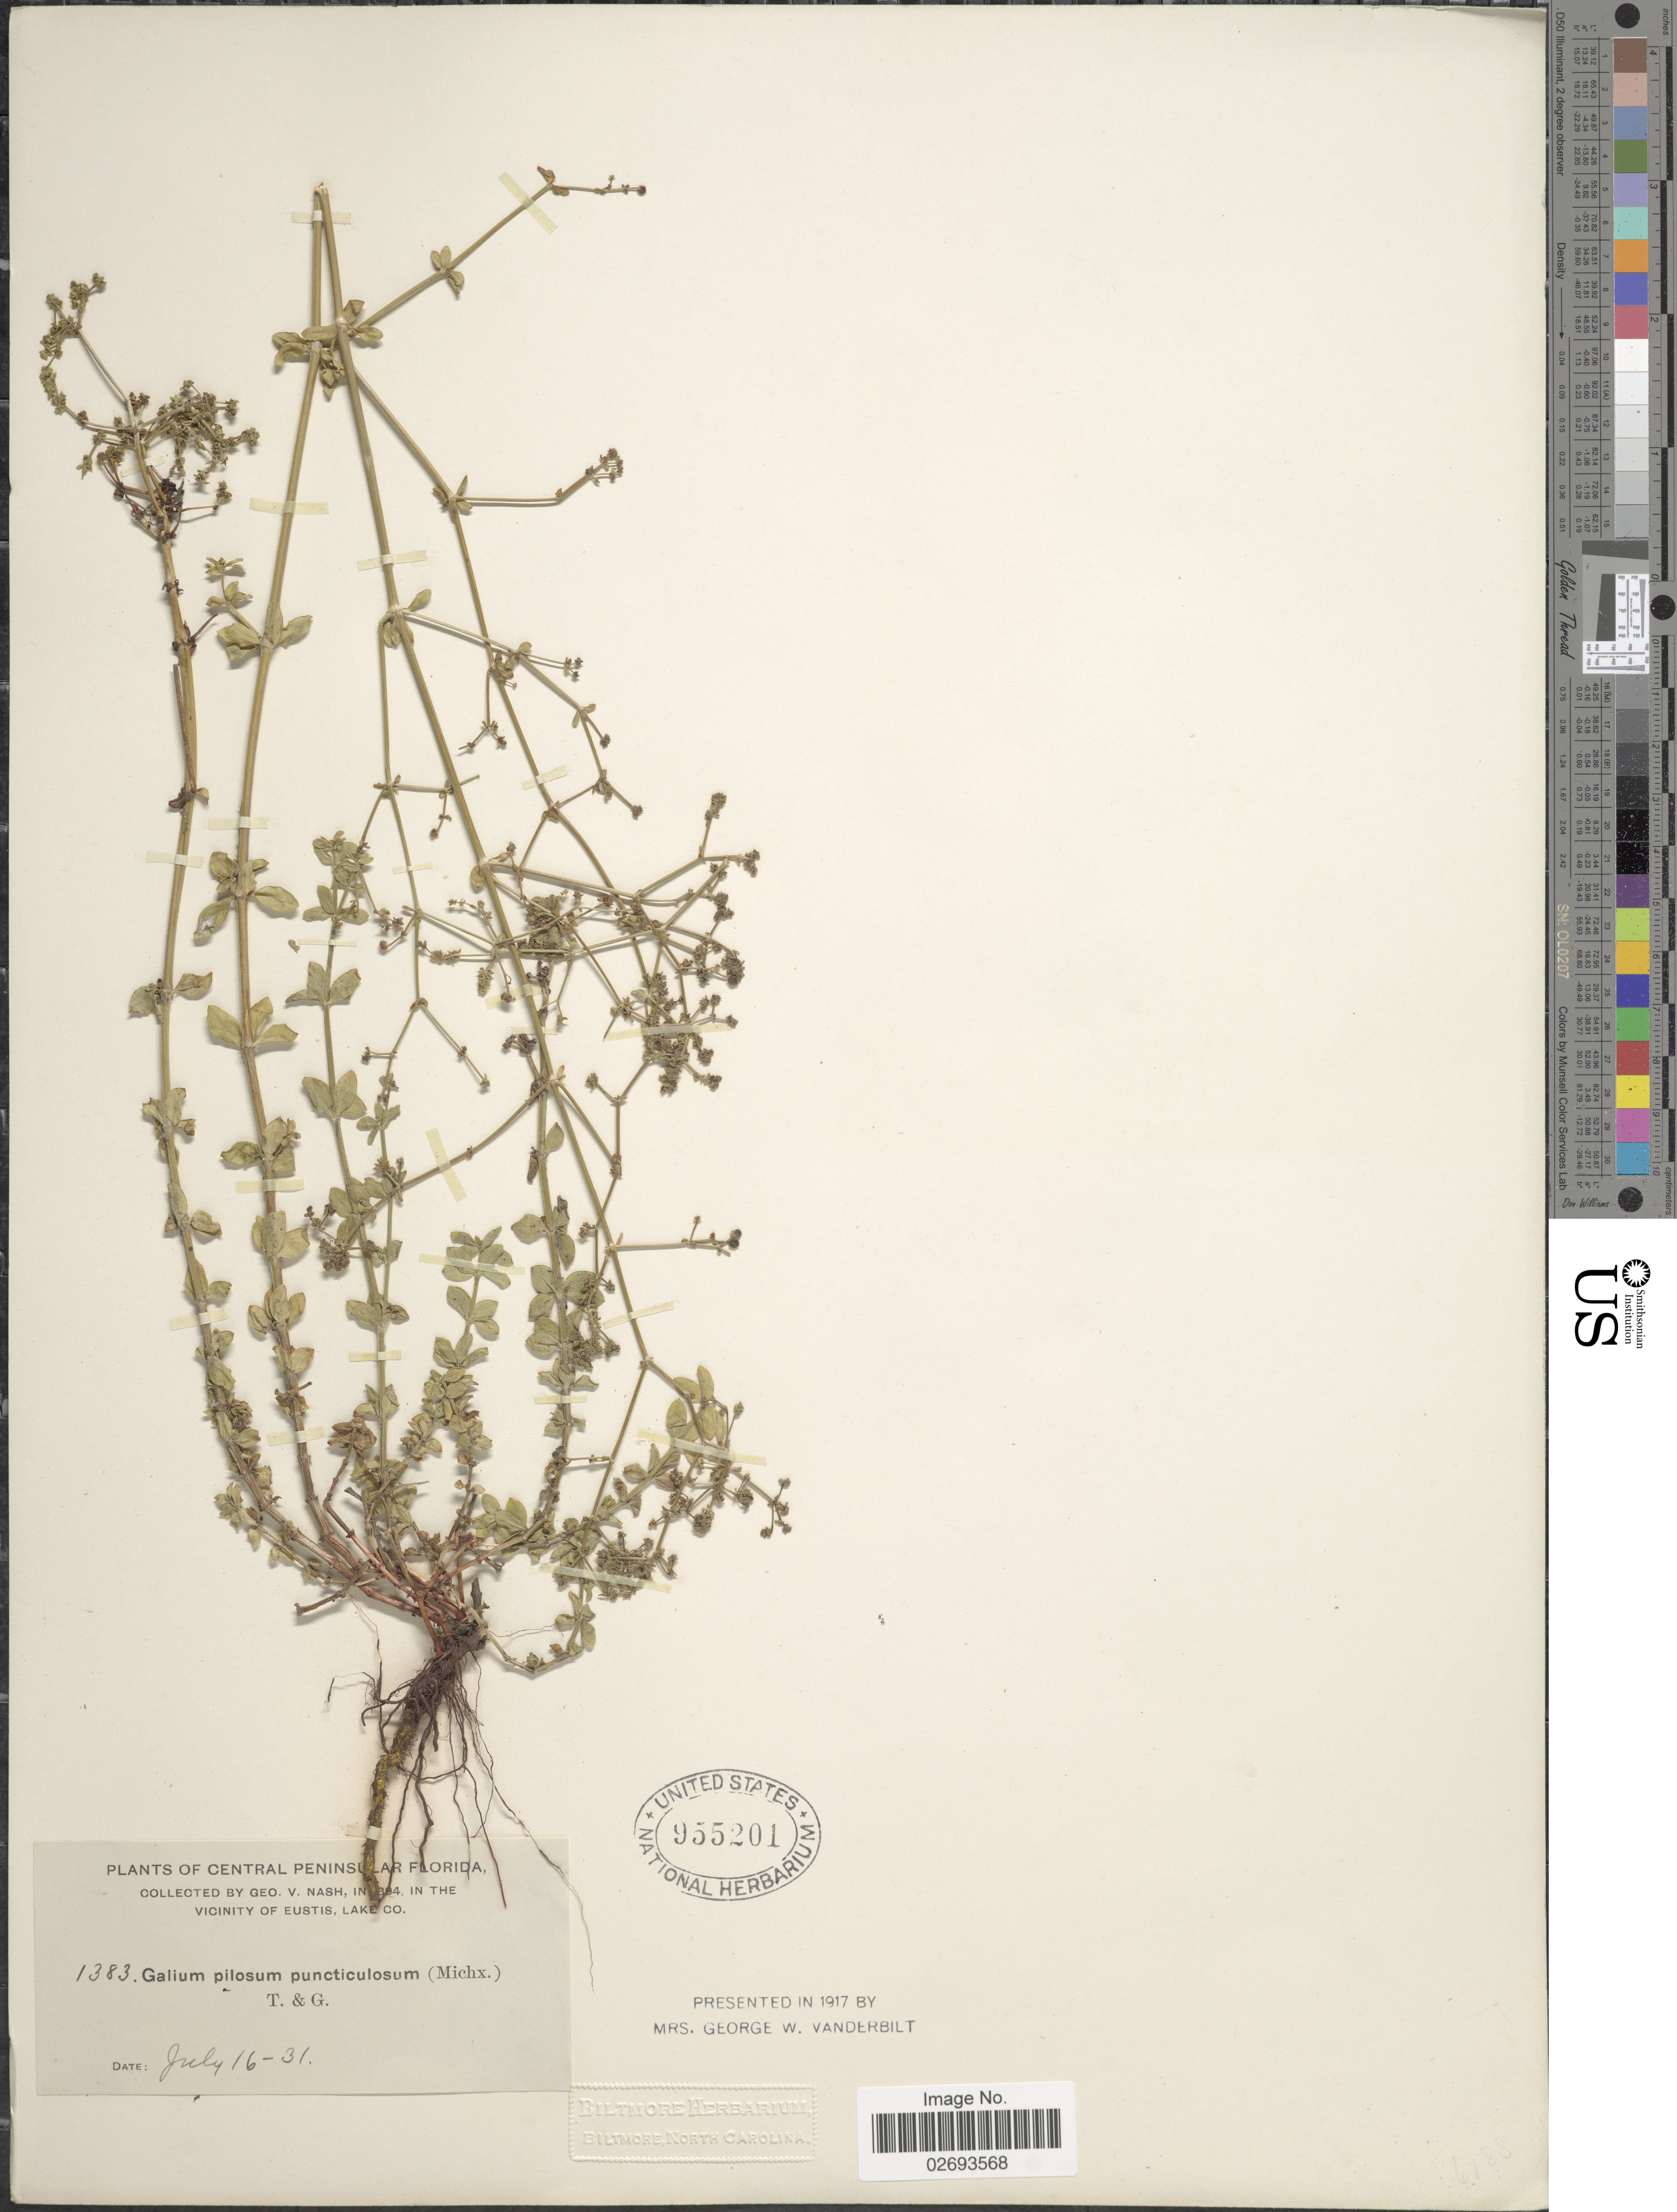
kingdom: Plantae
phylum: Tracheophyta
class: Magnoliopsida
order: Gentianales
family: Rubiaceae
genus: Galium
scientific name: Galium pilosum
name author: Aiton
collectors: G. V. Nash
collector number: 1383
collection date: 1894-07-16/1984-07-31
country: United States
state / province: Florida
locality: Central Peninsular Florida, Vicinity of Eustis, Lake Co.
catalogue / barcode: US 955201